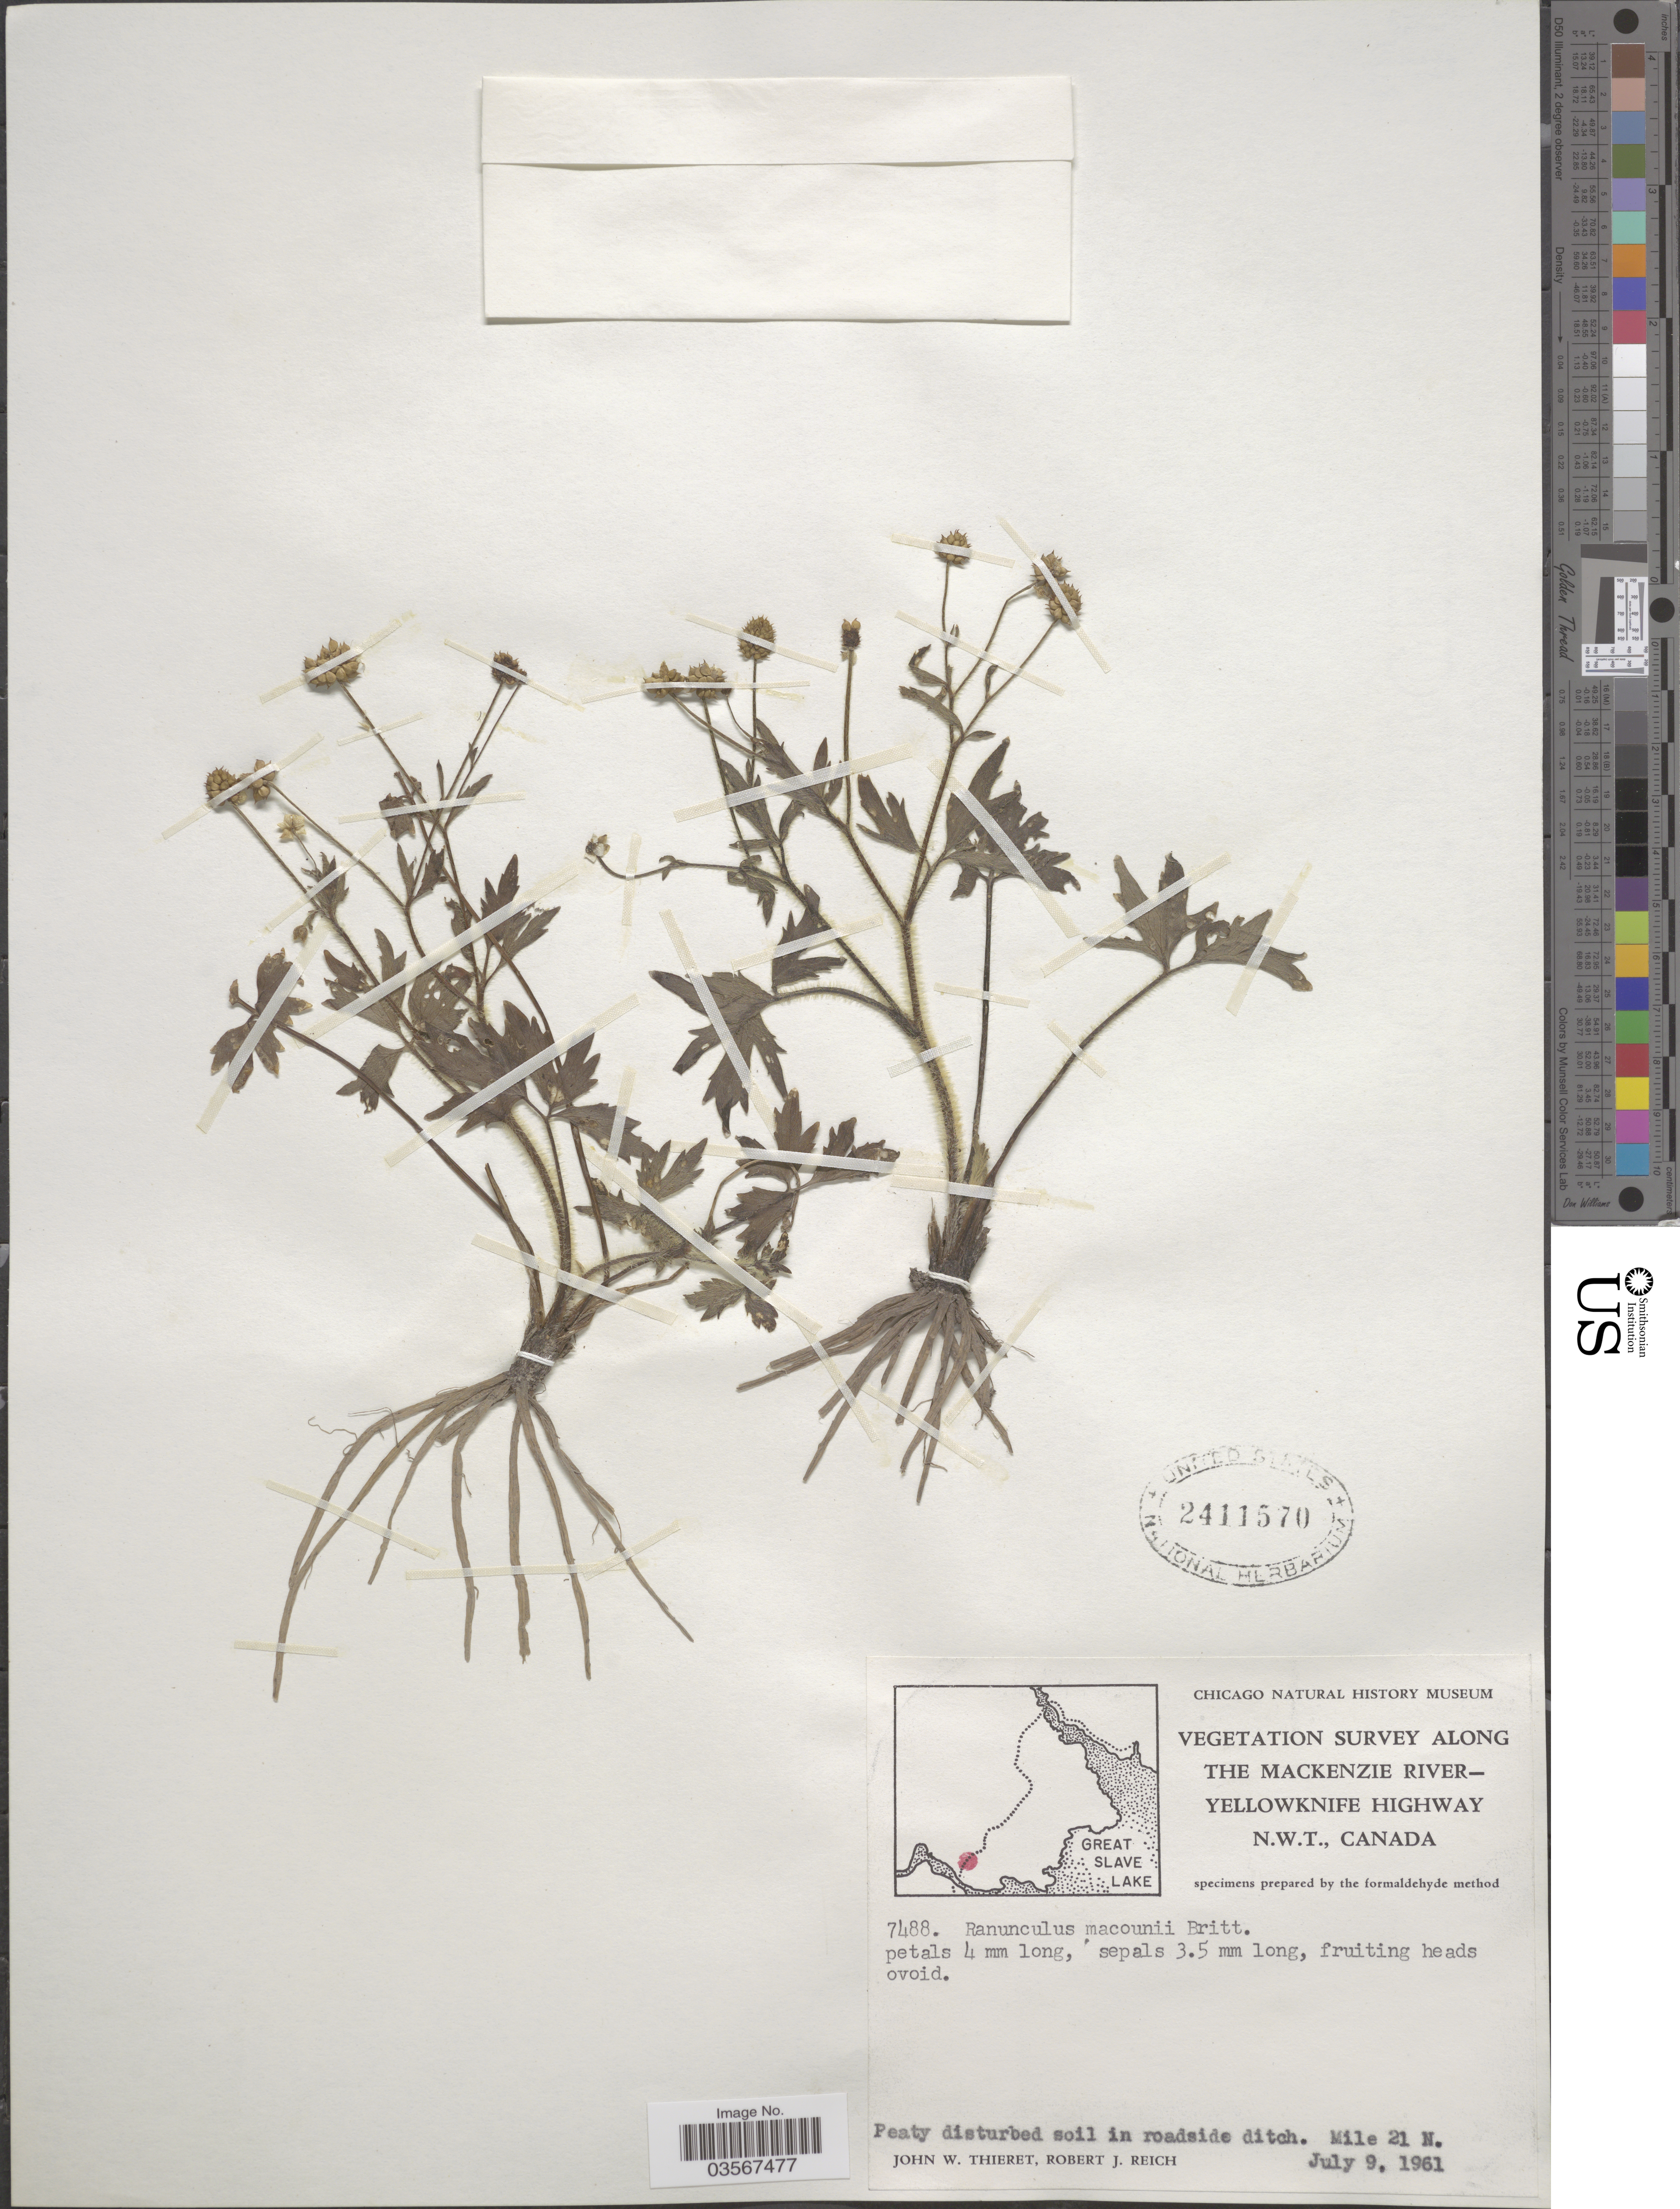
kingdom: Plantae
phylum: Tracheophyta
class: Magnoliopsida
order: Ranunculales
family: Ranunculaceae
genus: Ranunculus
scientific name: Ranunculus macounii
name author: Britton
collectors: J. W. Thieret & R. Reich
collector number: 7488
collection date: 1961-07-09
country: Canada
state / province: Northwest Territories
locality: Vegetation Survey along The Mackenzie River - Yellowknife Highway. In roadside ditch. Mile 21 N.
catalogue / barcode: US 2411570